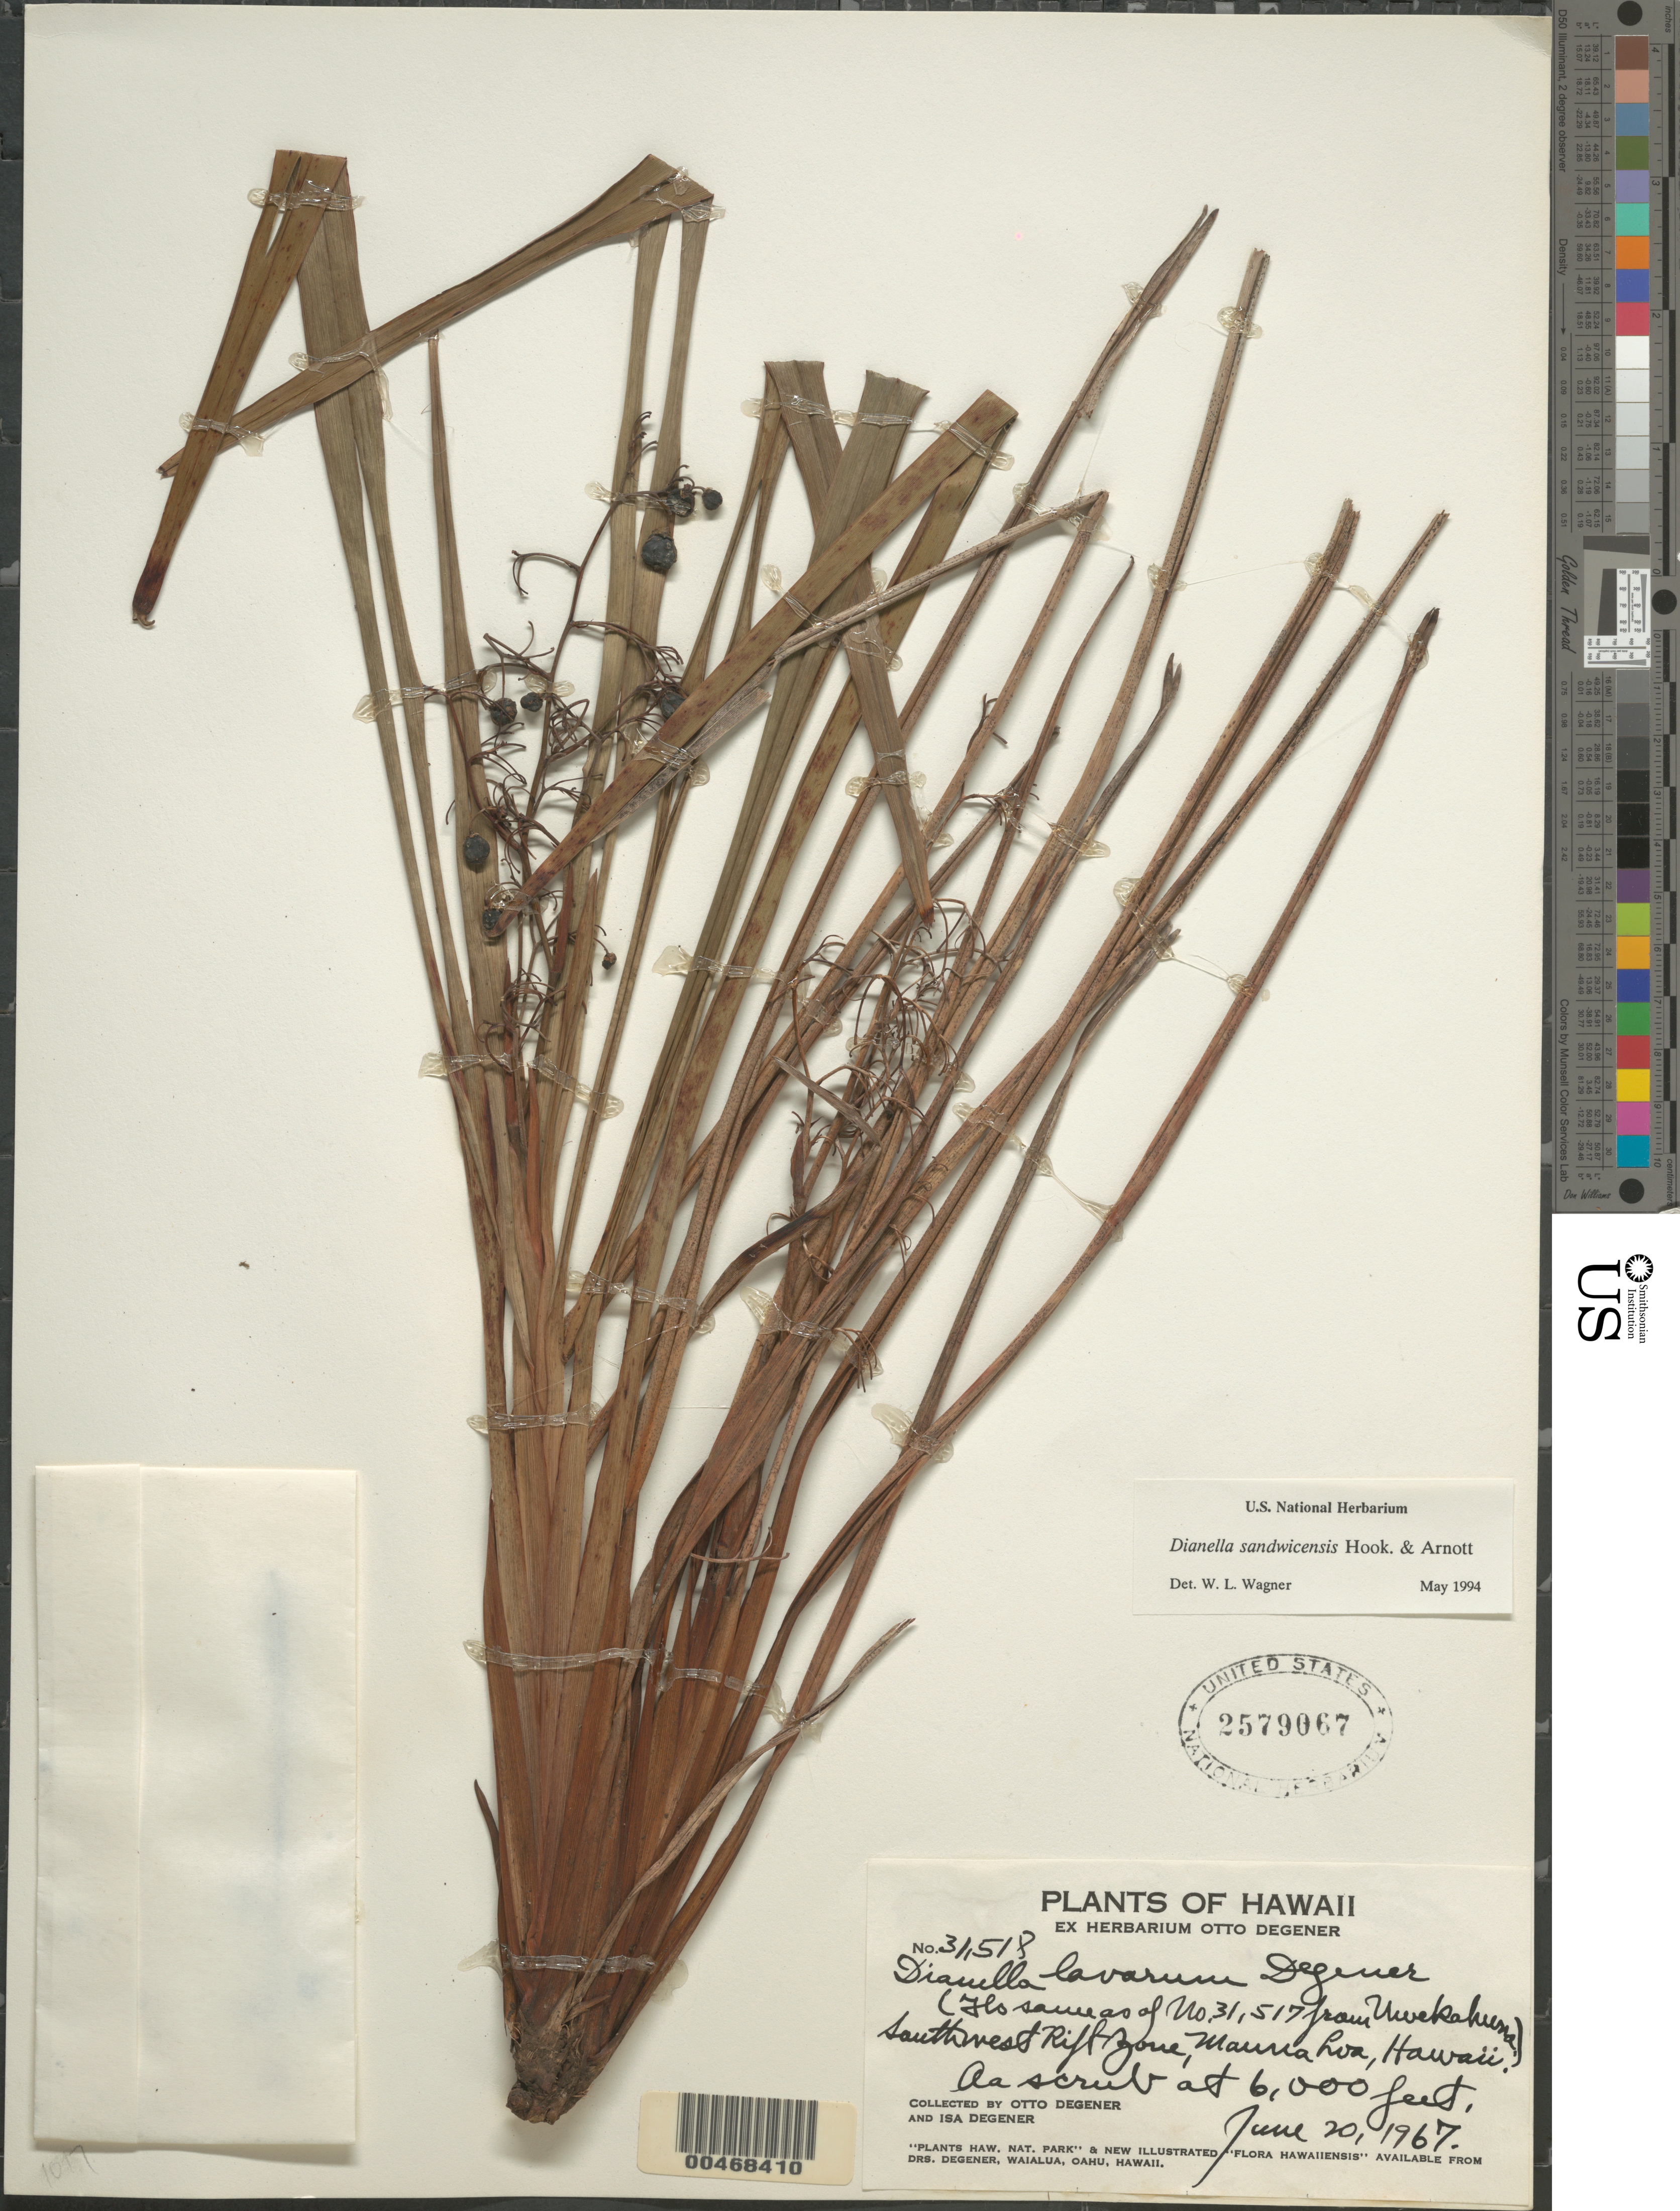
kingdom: Plantae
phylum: Tracheophyta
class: Liliopsida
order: Asparagales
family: Asphodelaceae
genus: Dianella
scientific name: Dianella sandwicensis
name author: Hook. & Arn.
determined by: Wagner, W. L., (BOT), Smithsonian Institution - National Museum of Natural History (UNITED STATES)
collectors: O. Degener & I. Degener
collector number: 31518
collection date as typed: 20 Jun 1967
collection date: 1967-06-20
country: United States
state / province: Hawaii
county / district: Hawaii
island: Hawaii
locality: SW Rift Zone, Mauna Loa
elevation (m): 1829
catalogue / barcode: US 2579067